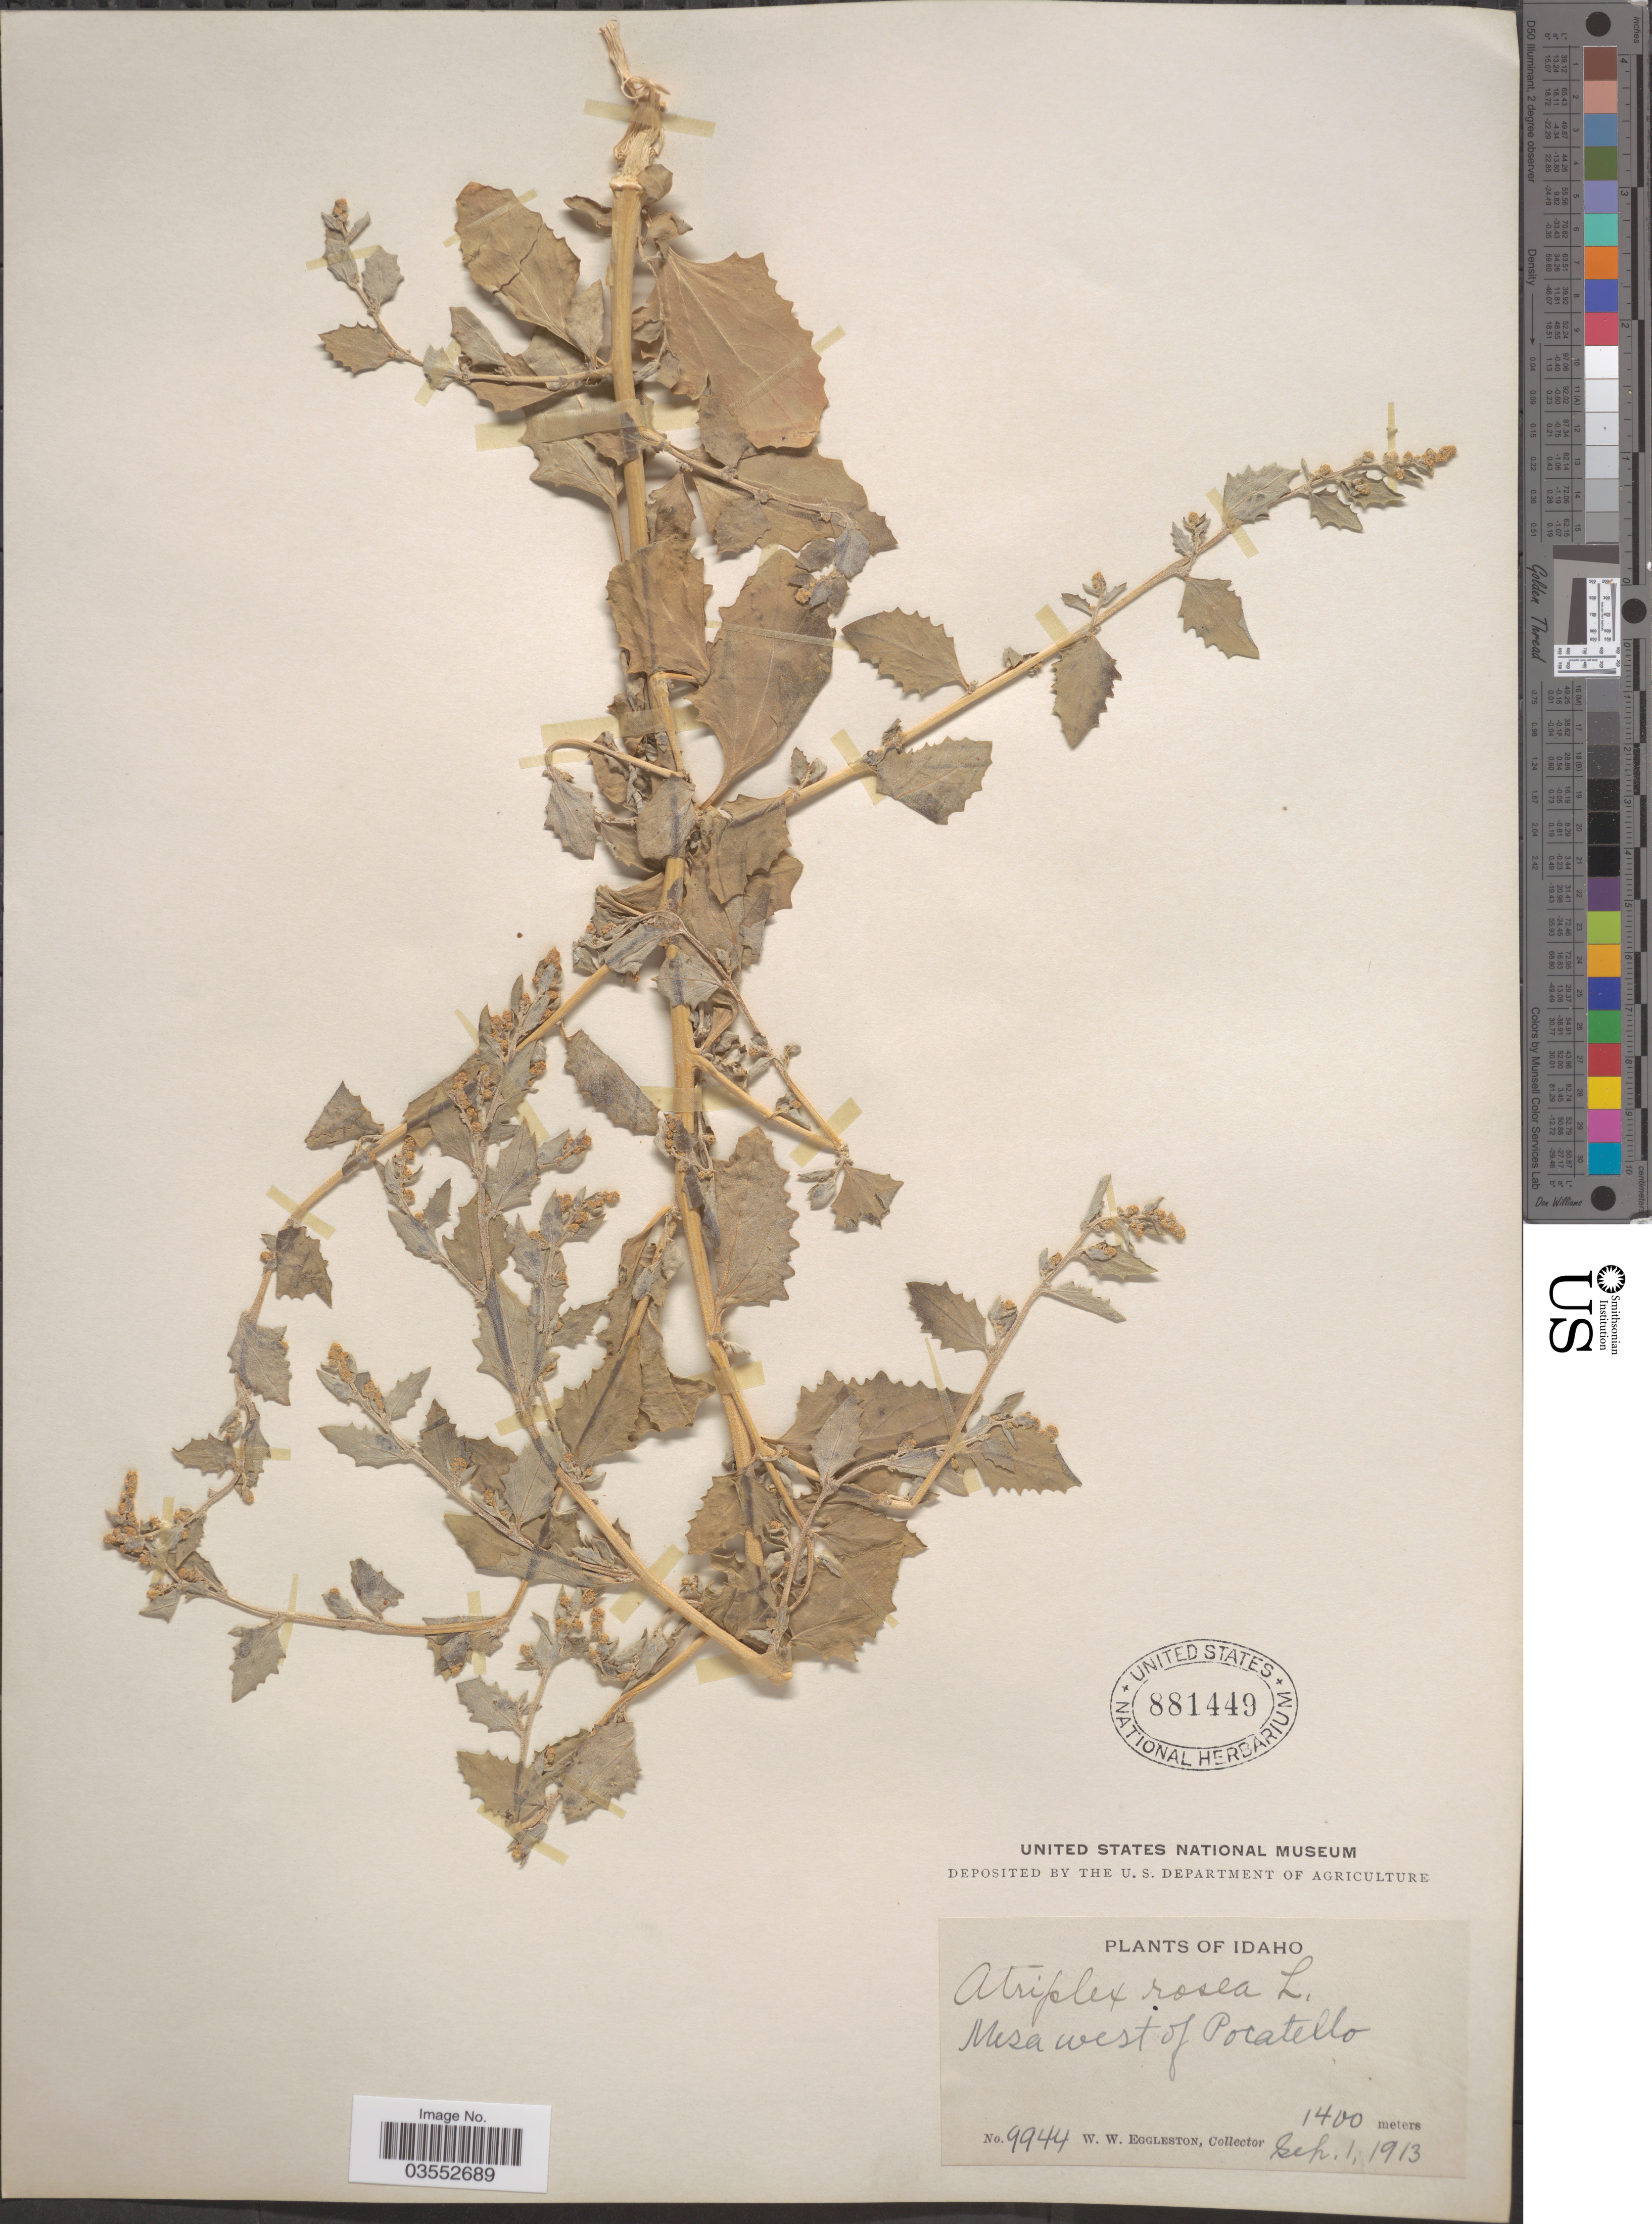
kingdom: Plantae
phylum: Tracheophyta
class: Magnoliopsida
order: Caryophyllales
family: Amaranthaceae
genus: Atriplex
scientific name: Atriplex rosea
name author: L.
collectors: W. W. Eggleston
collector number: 9944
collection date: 1913-09-01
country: United States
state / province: Idaho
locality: Mesa west of Pocatello.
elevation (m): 1400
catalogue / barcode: US 881449